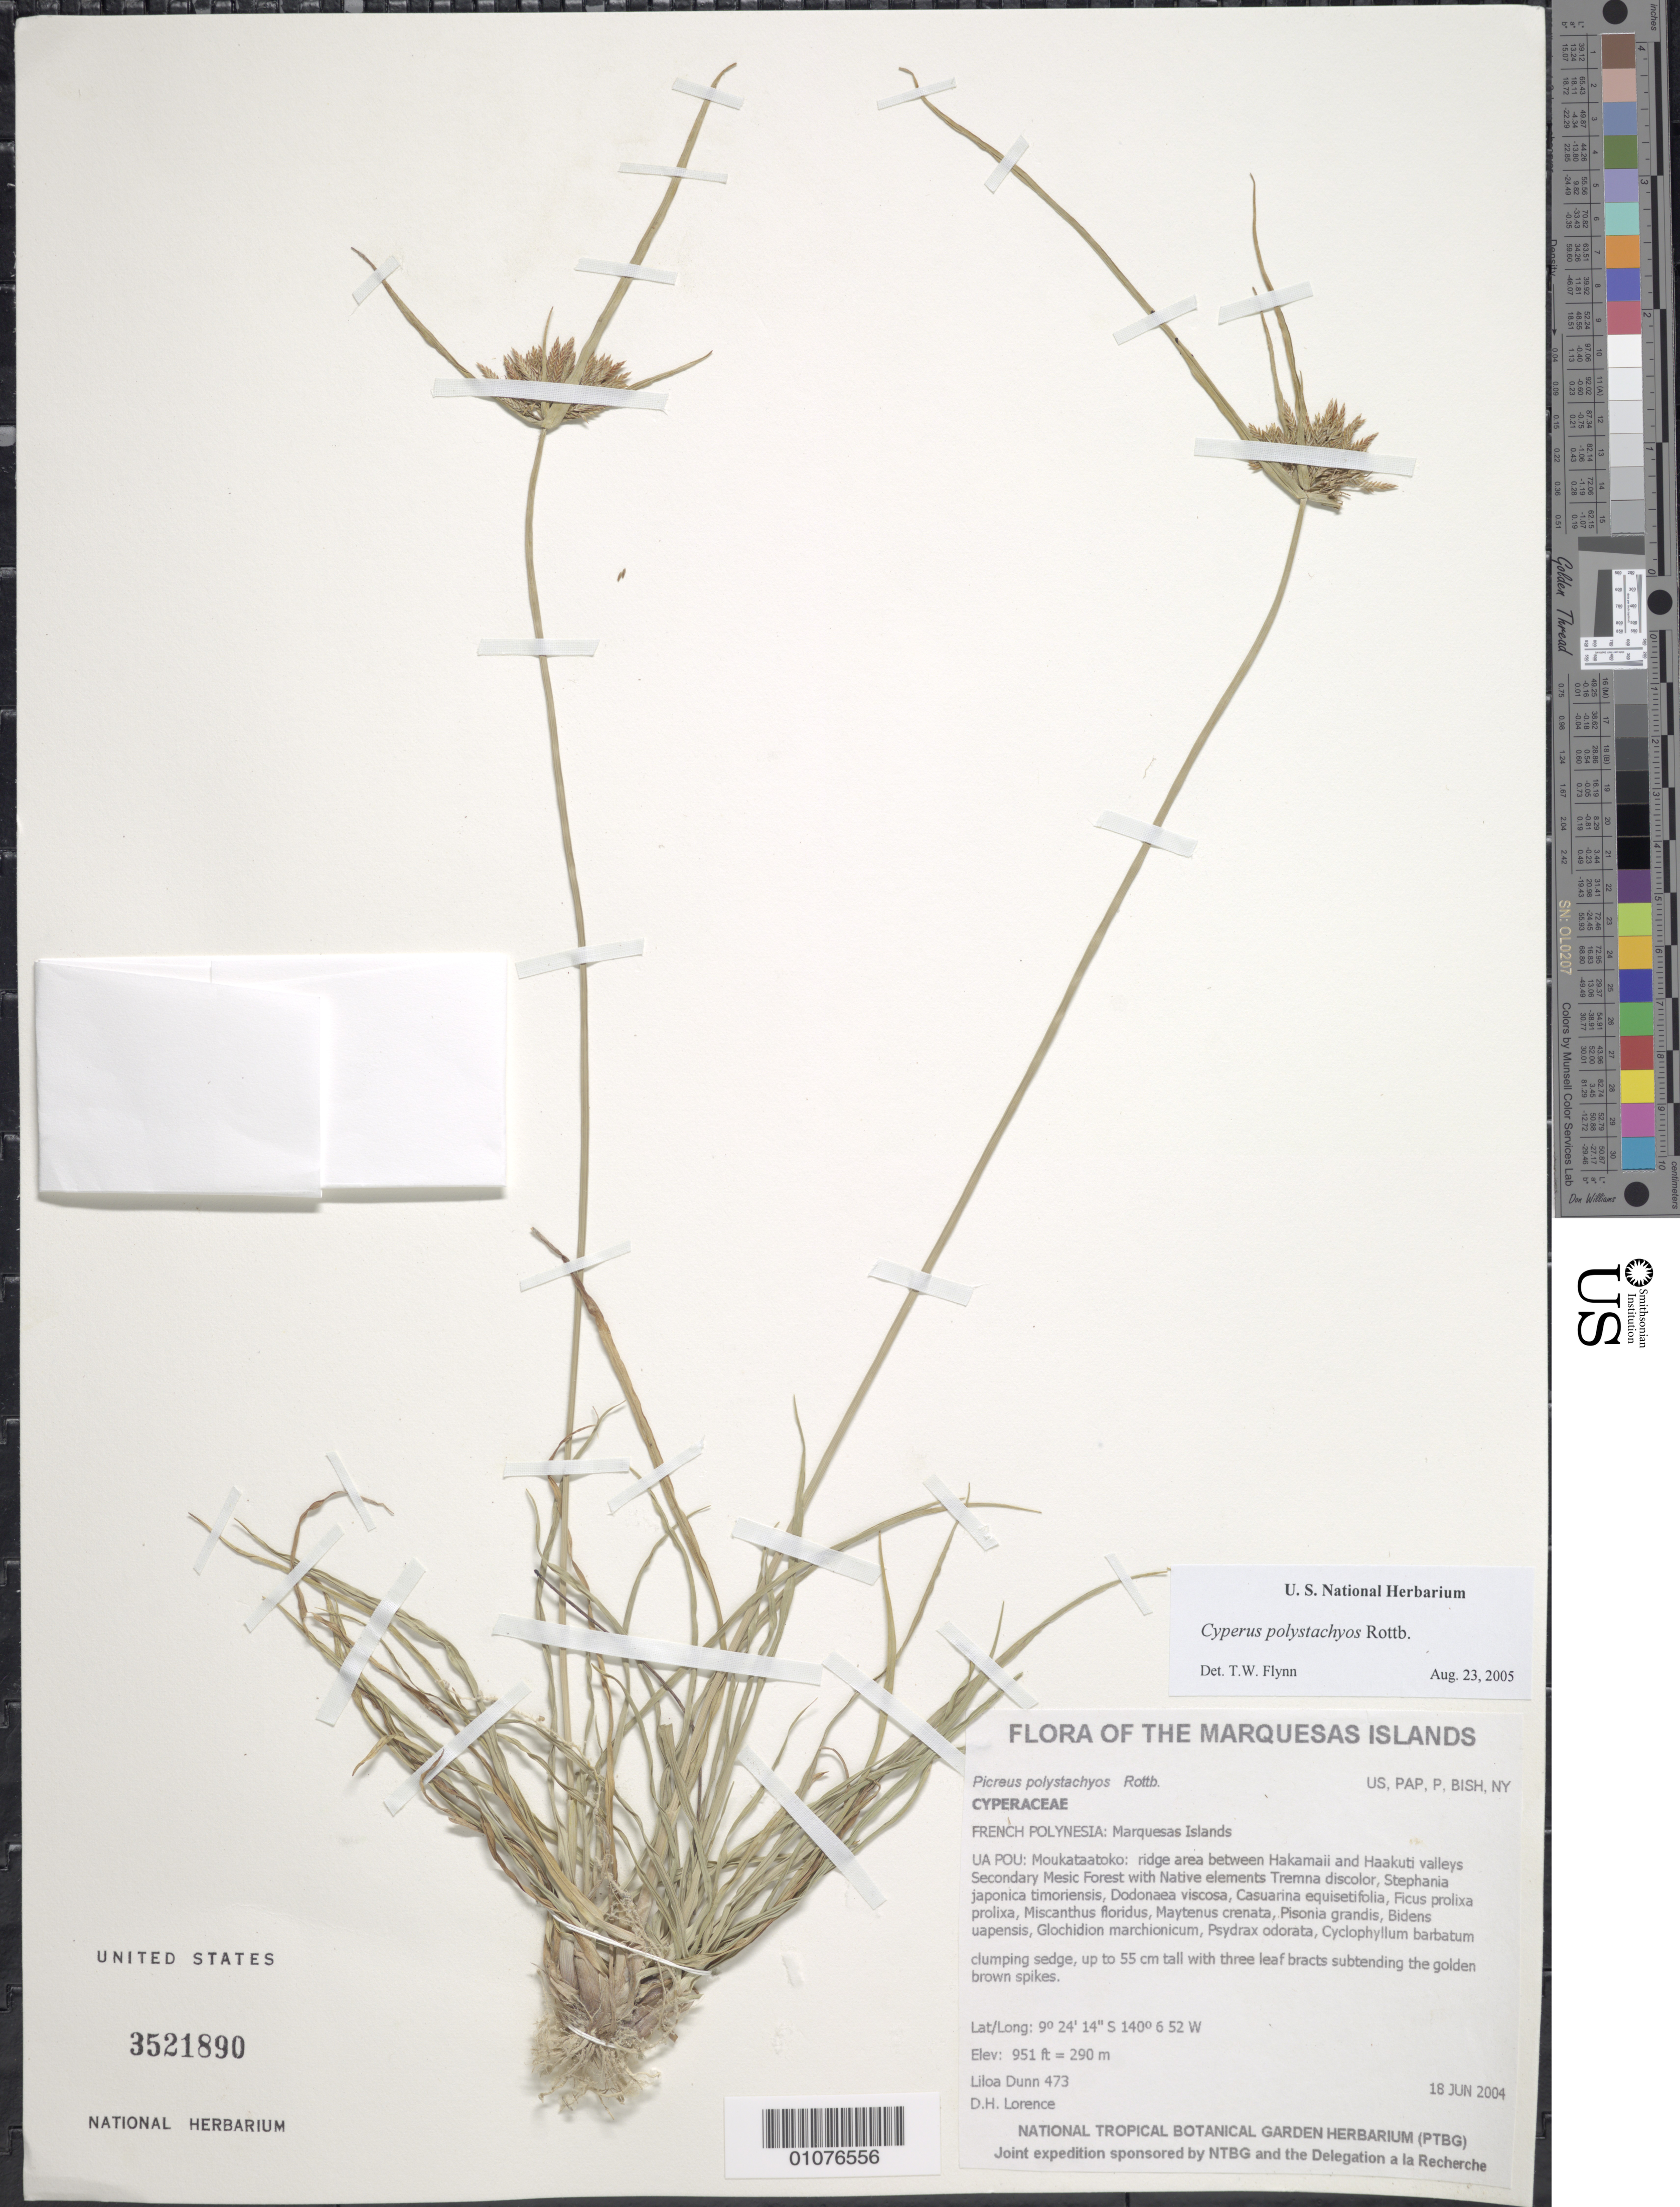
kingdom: Plantae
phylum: Tracheophyta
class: Liliopsida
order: Poales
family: Cyperaceae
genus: Cyperus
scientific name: Cyperus polystachyos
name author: Rottb.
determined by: Flynn, T. W.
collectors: L. Dunn & D. Lorence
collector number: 473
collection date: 2004-06-18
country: French Polynesia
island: Ua Pou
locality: Moukataatoko: ridge area between Hakamaii and Haakuti valleys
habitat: Secondary mesic forest with native elements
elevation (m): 290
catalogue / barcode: US 3521890